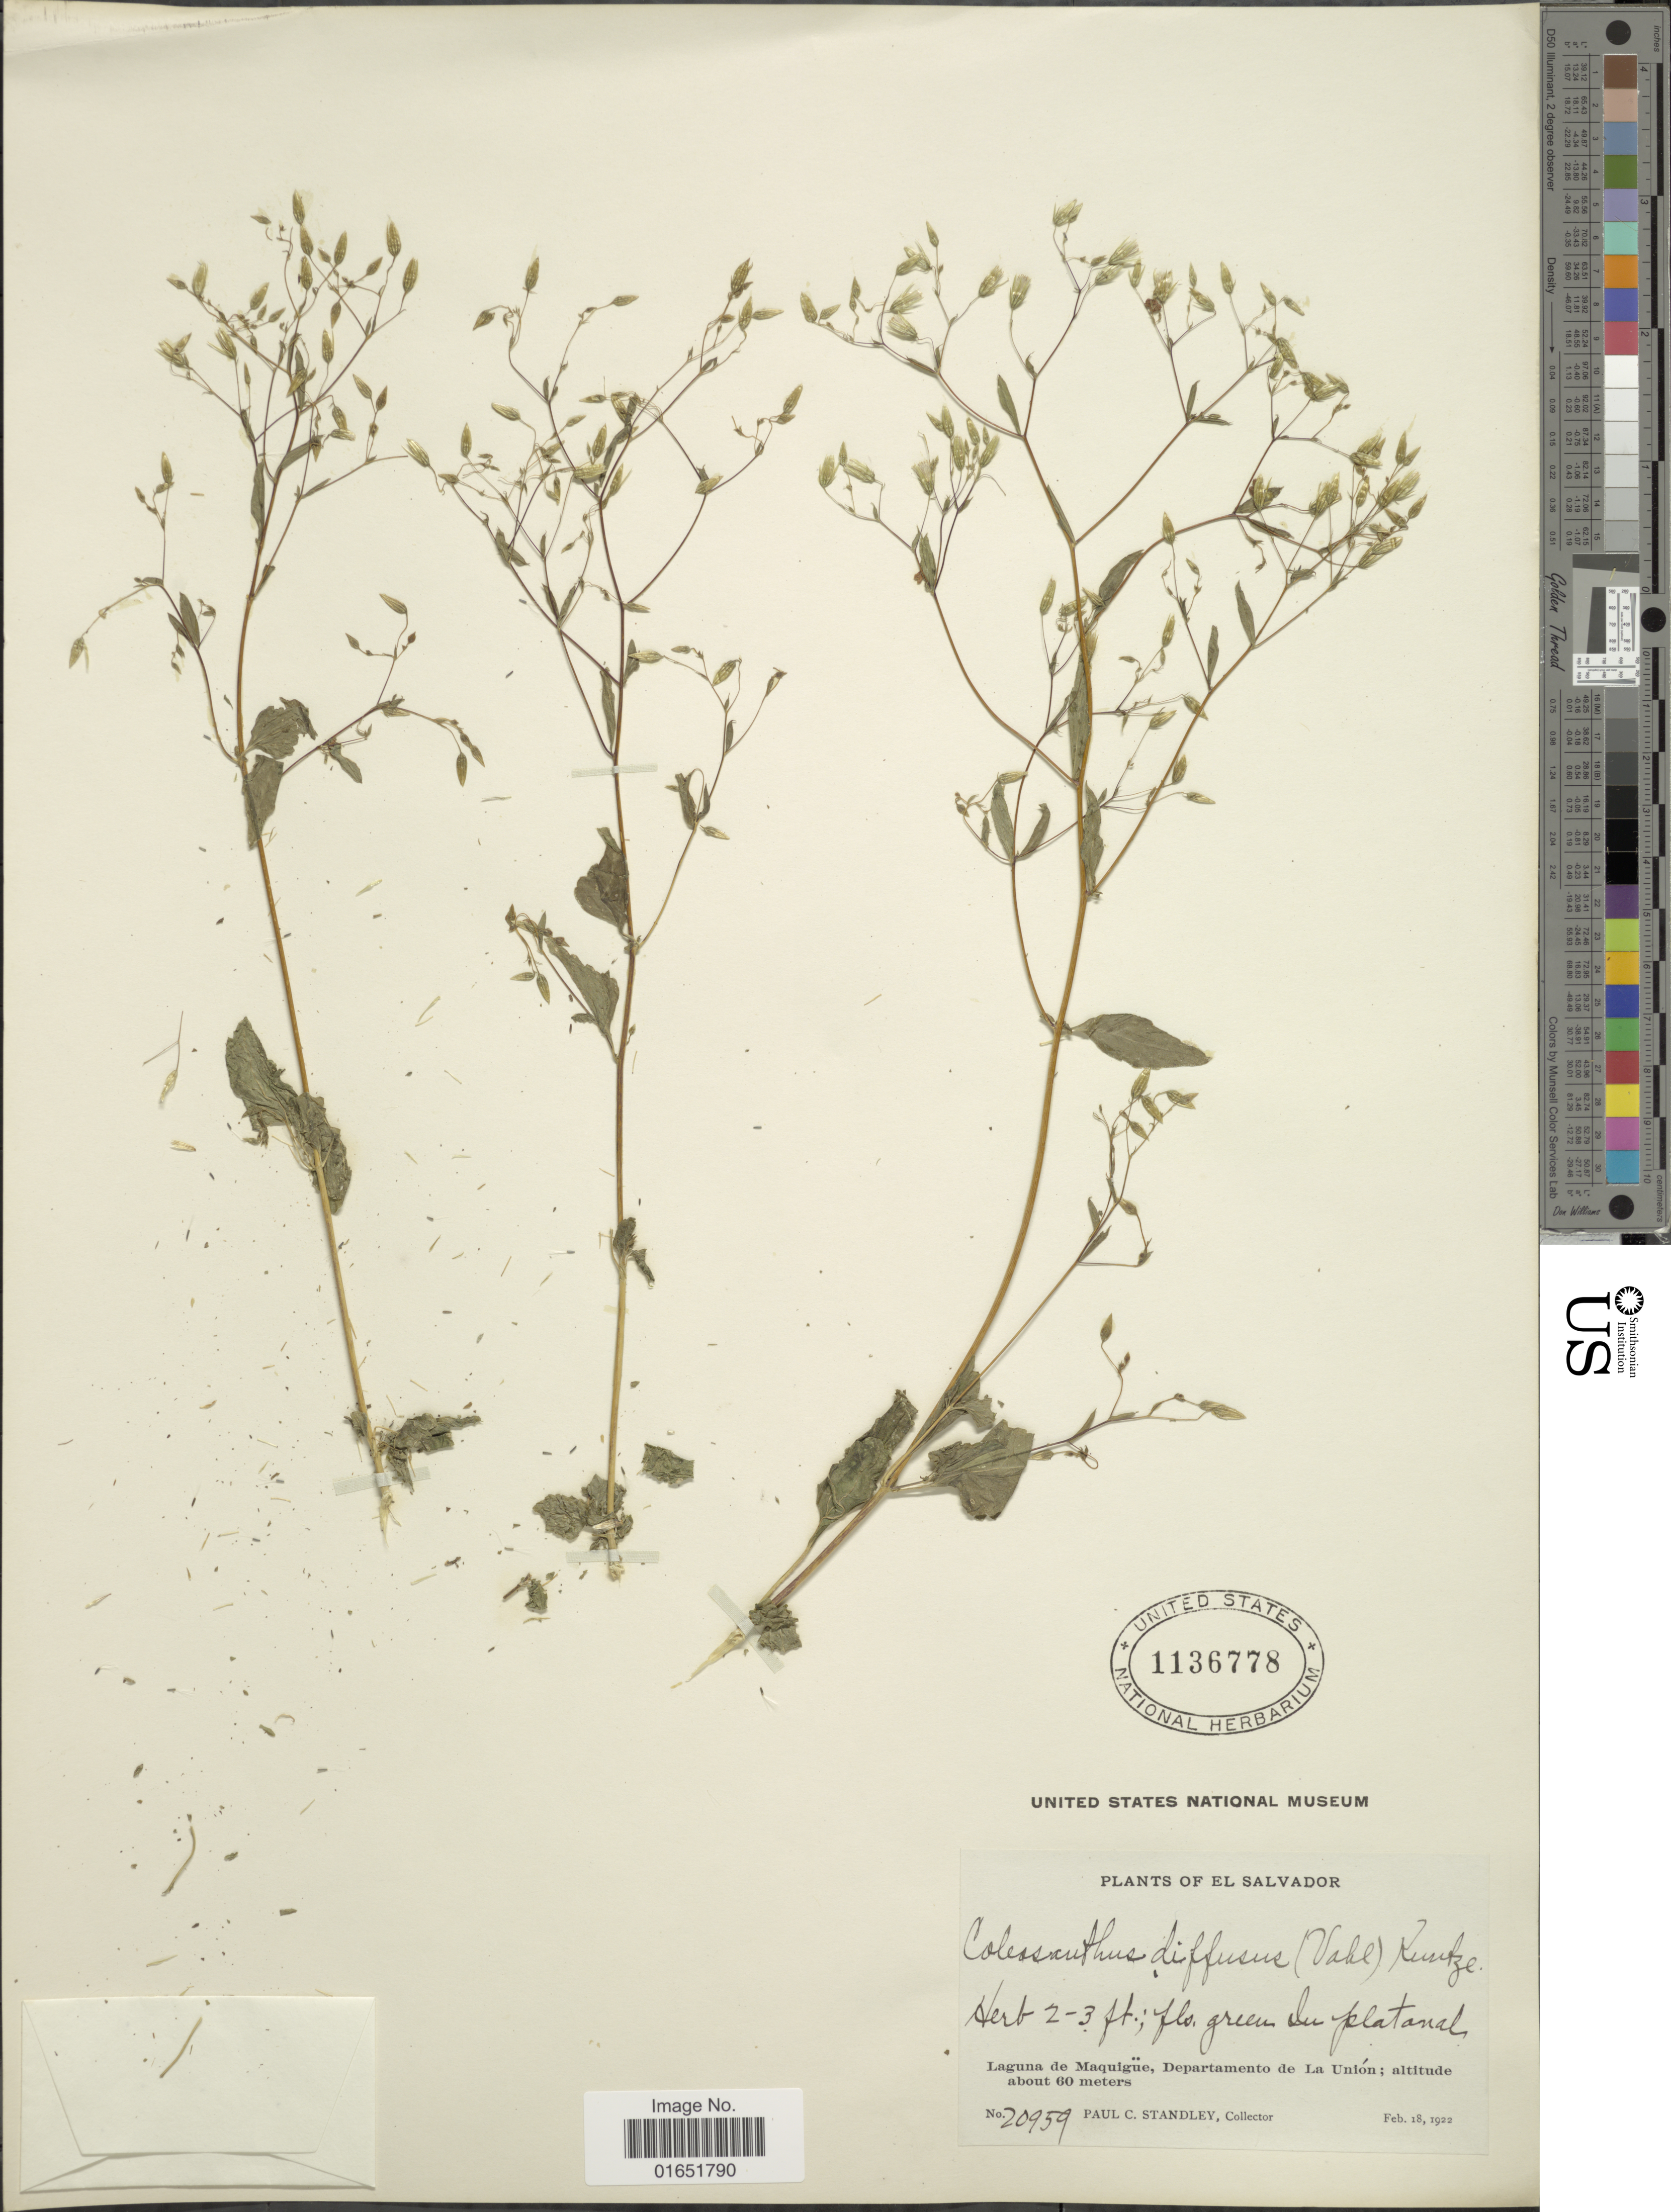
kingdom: Plantae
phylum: Tracheophyta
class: Magnoliopsida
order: Asterales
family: Asteraceae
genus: Brickellia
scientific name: Brickellia diffusa M.E. Jones, nom illeg.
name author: M.E. Jones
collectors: P. C. Standley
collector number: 20959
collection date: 1922-02-18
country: El Salvador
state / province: La Union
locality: Laguna de Maquigüe, Departamento de La Unión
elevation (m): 60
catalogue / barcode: US 1136778